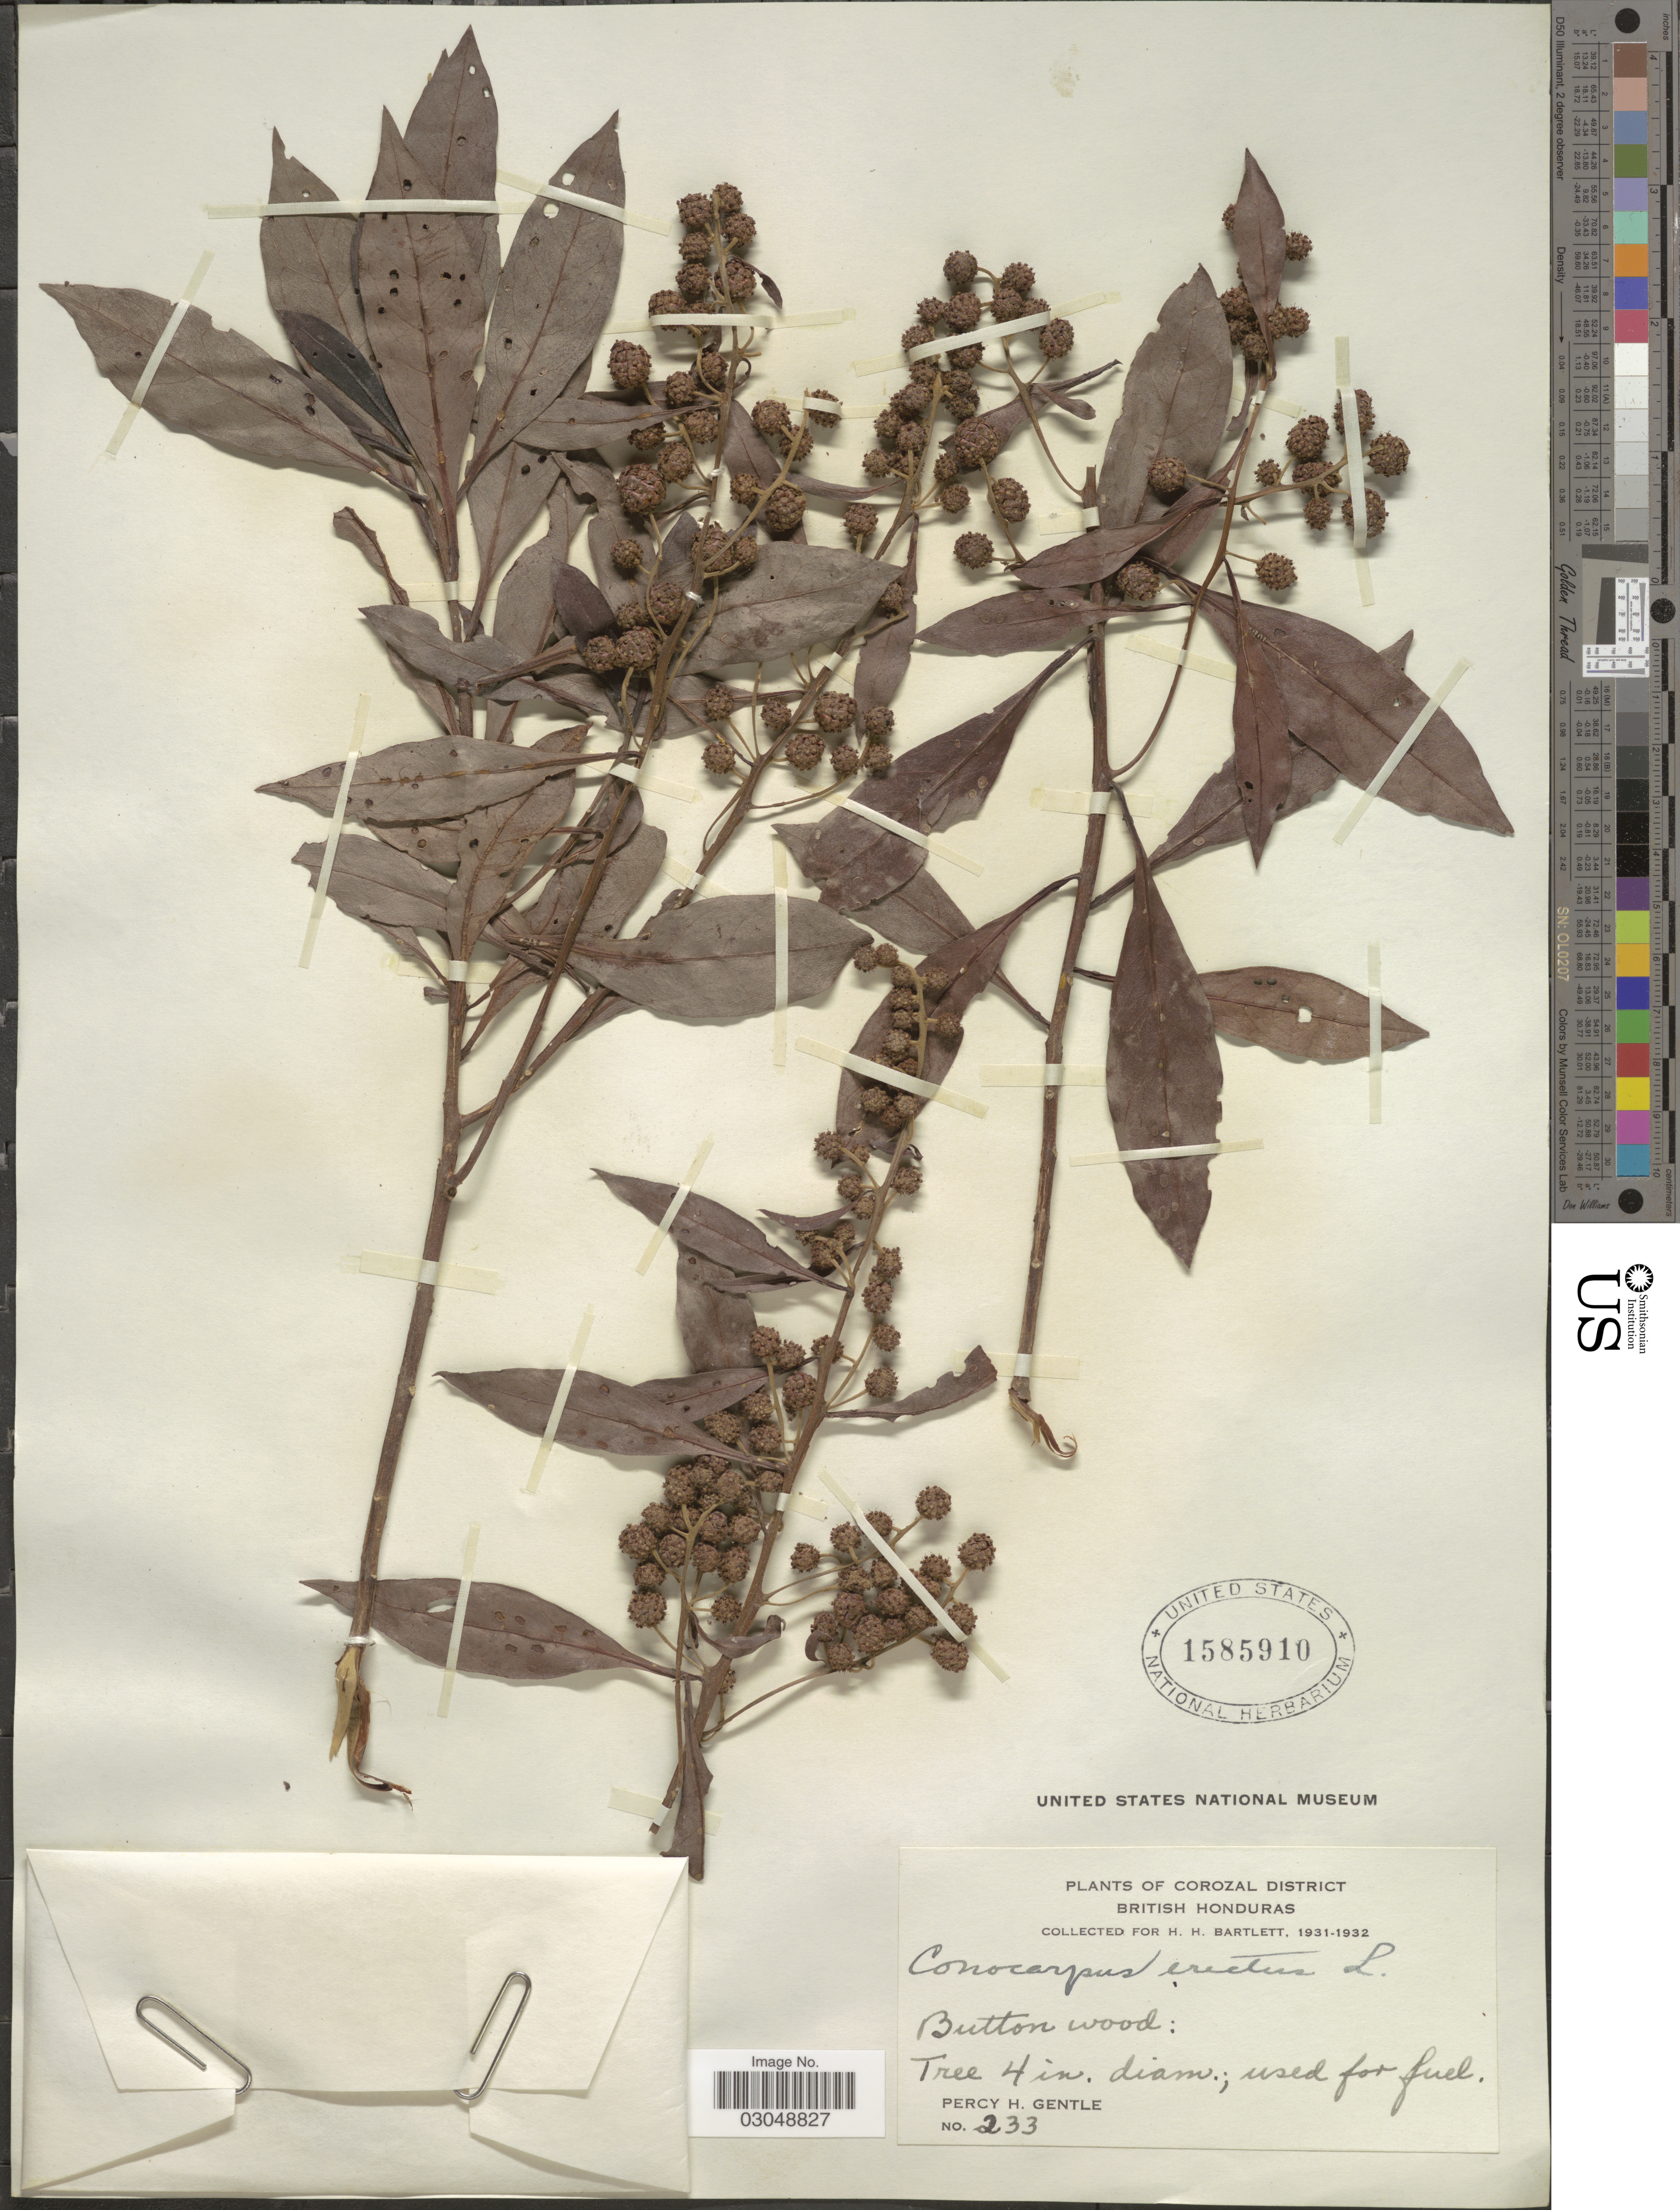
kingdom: Plantae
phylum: Tracheophyta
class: Magnoliopsida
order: Myrtales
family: Combretaceae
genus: Conocarpus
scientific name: Conocarpus erectus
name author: L.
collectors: P. H. Gentle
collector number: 233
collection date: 1931/1932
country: Belize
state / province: Corozal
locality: Corozal District. British Honduras.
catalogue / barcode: US 1585910